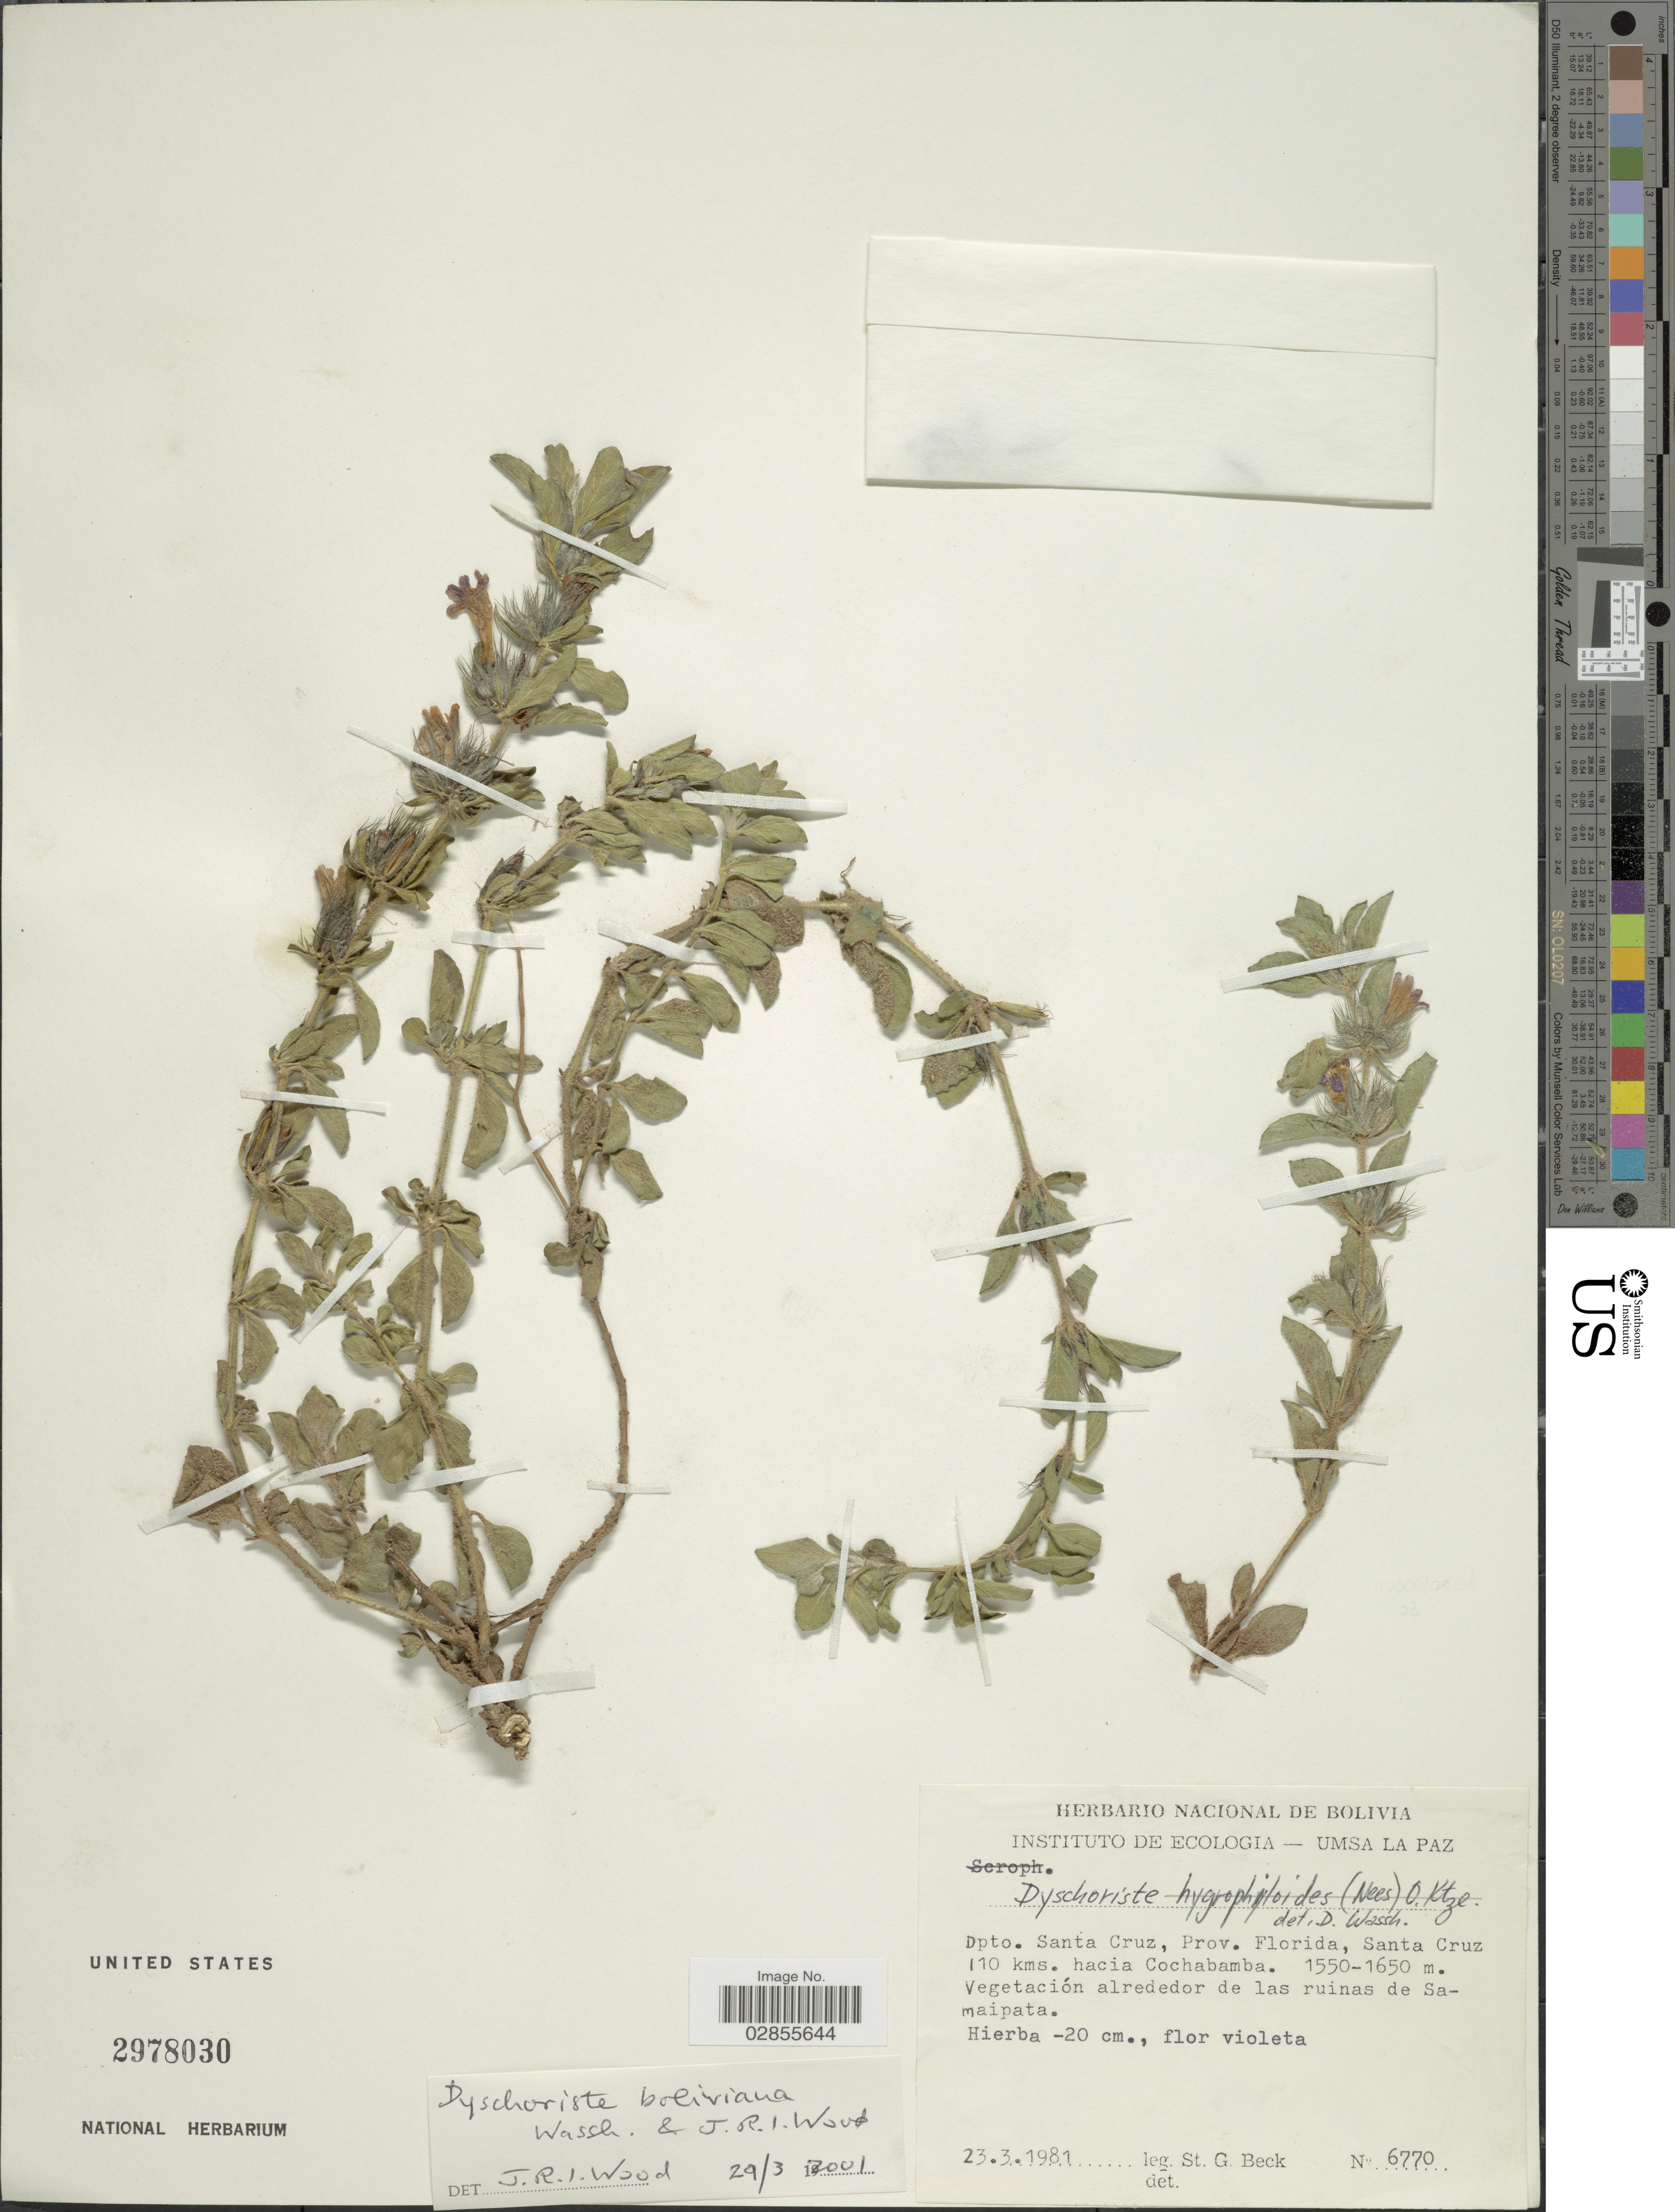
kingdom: Plantae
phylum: Tracheophyta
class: Magnoliopsida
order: Lamiales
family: Acanthaceae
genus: Dyschoriste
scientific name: Dyschoriste boliviana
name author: Wassh. & J.R.I. Wood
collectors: S. G. Beck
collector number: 6770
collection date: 1981-03-23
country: Bolivia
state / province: Santa Cruz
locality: Dpto. Santa Cruz, Prov. Florida, Santa Cruz 110 kms. hacia Cochabamba.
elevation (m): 1550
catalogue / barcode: US 2978030